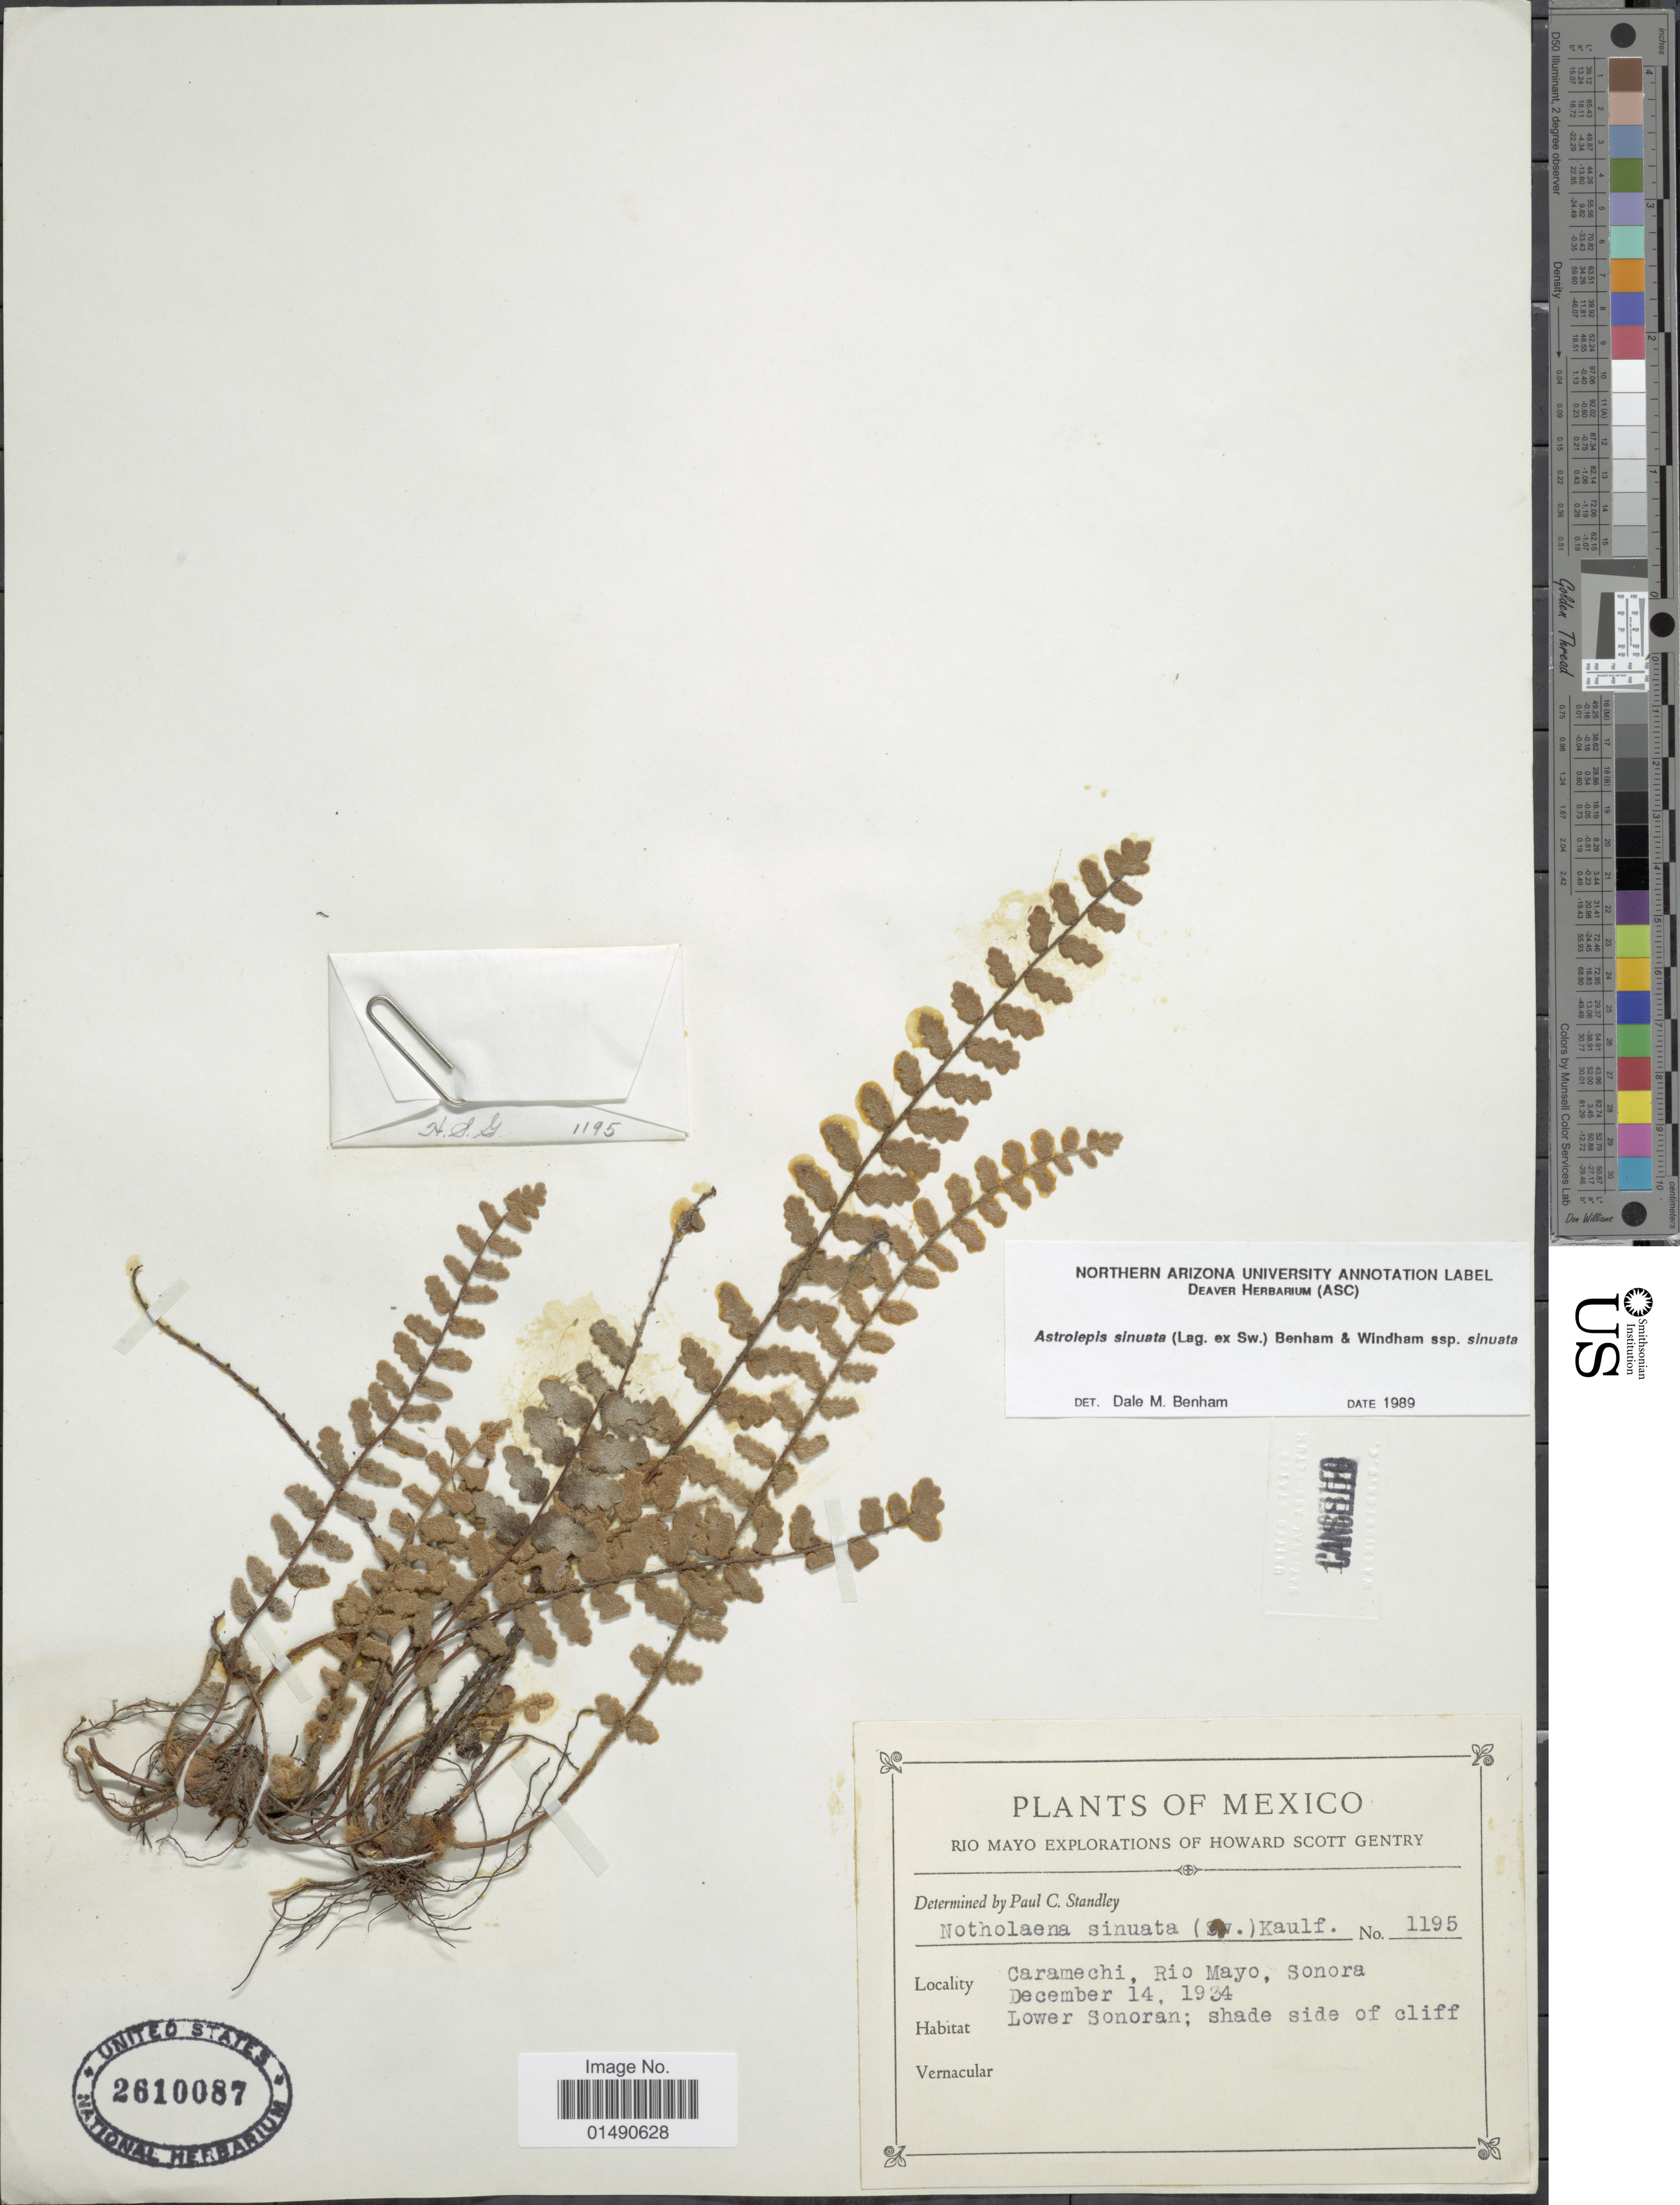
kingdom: Plantae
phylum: Tracheophyta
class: Polypodiopsida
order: Polypodiales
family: Pteridaceae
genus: Astrolepis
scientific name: Astrolepis sinuata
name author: (Lag. ex Sw.) D.M. Benham & Windham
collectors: H. S. Gentry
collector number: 1195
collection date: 1934-12-14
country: Mexico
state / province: Sonora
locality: Caramechi, Rio Mayo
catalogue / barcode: US 2610087